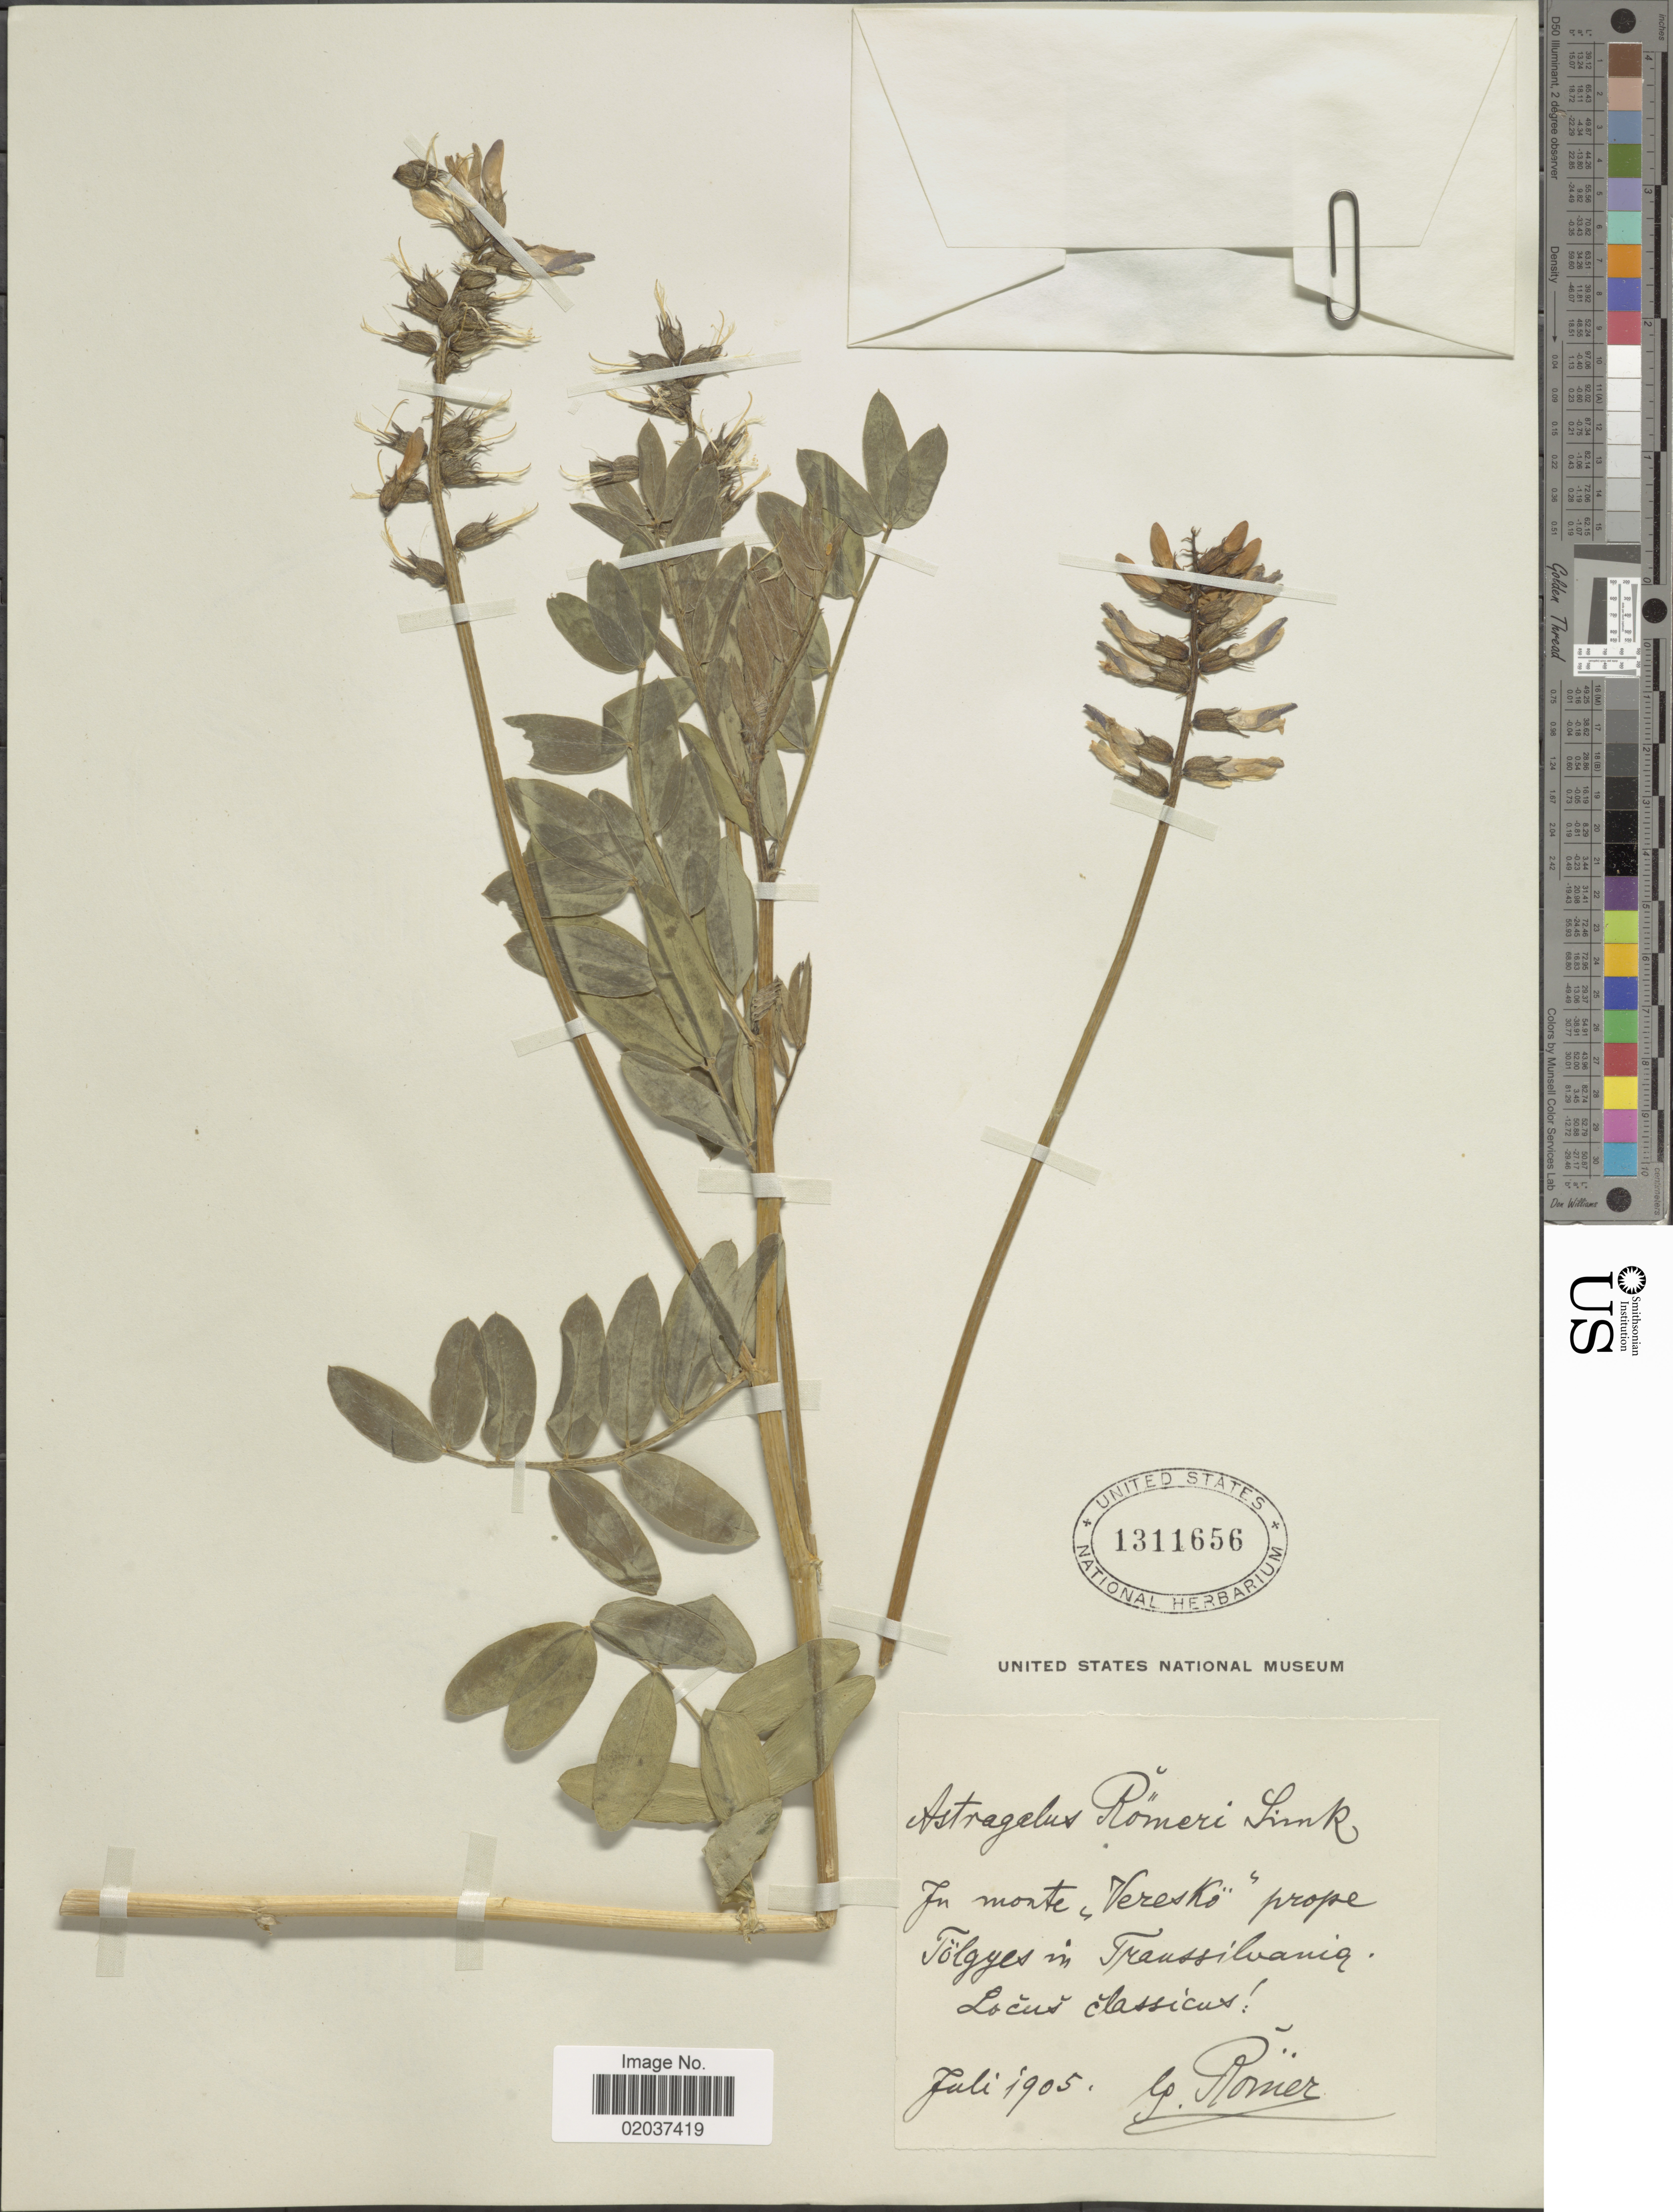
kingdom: Plantae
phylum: Tracheophyta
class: Magnoliopsida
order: Fabales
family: Fabaceae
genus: Astragalus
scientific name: Astragalus roemeri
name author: Simonk.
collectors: G. Romer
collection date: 1905-07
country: Romania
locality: In monte Veresto, prope Tolgyes in Transsilvania, Locus classicus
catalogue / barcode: US 1311656